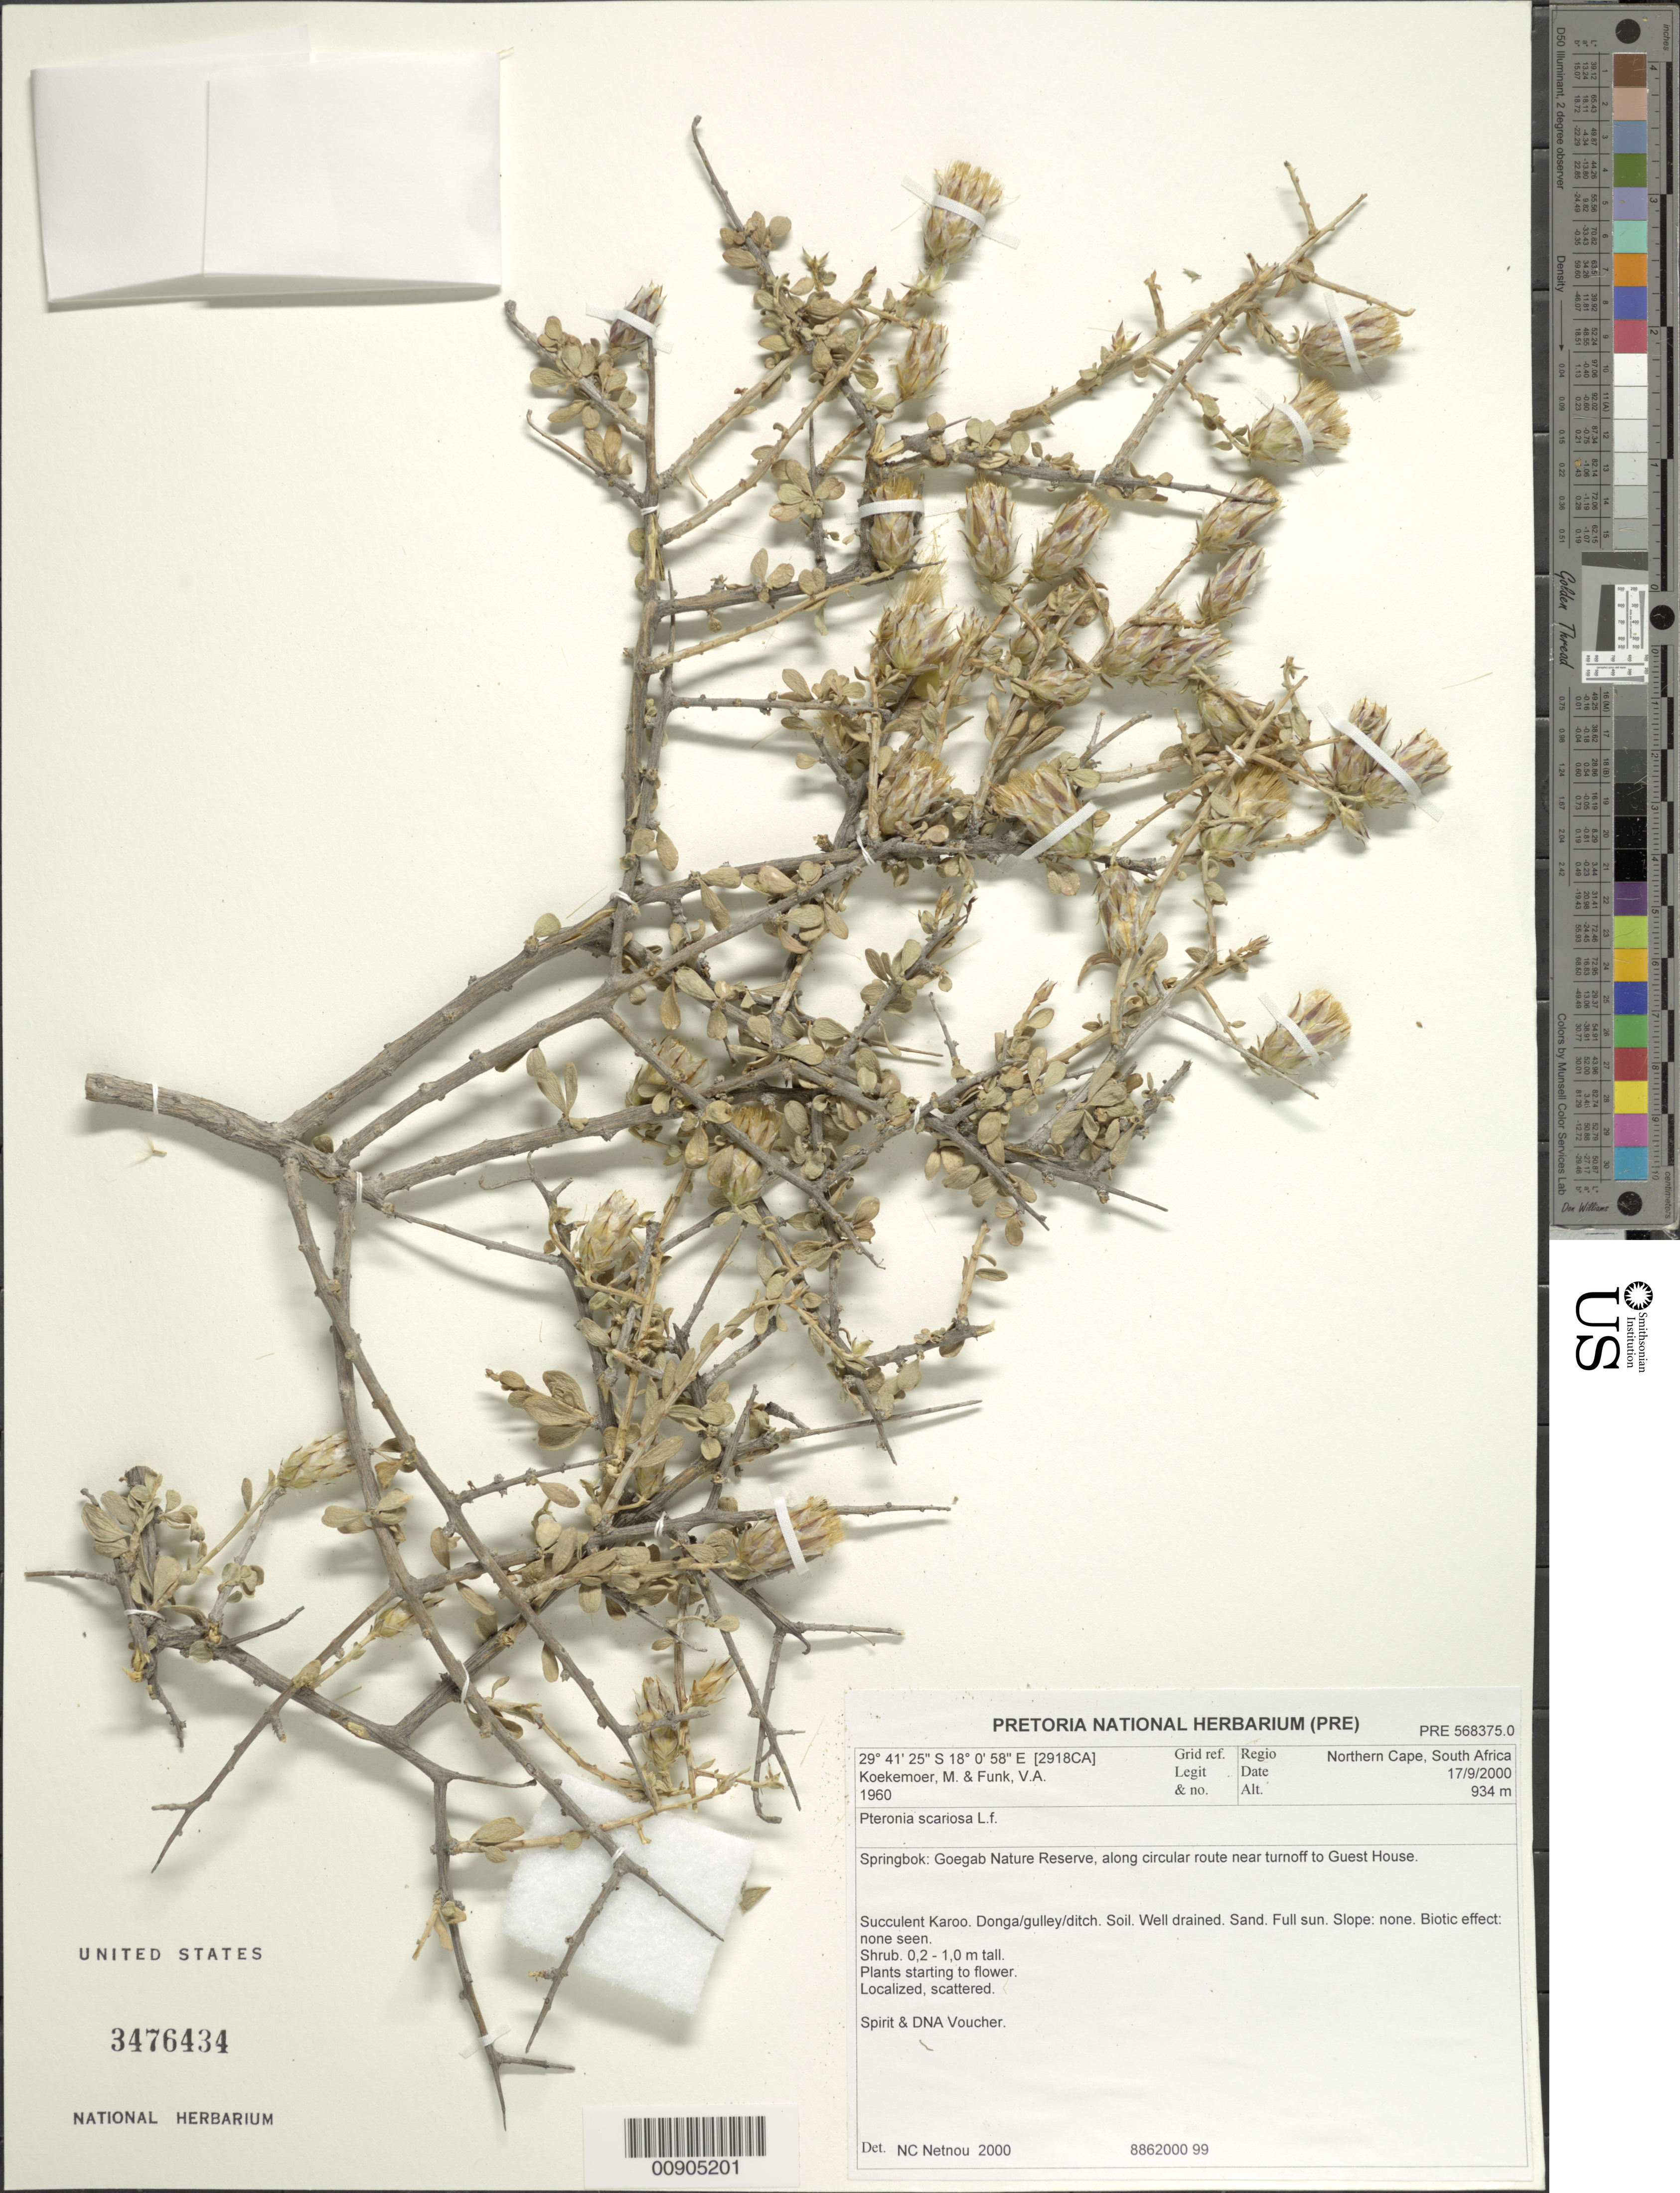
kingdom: Plantae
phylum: Tracheophyta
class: Magnoliopsida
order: Asterales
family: Asteraceae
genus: Pteronia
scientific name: Pteronia scariosa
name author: L. f.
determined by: Netnou, N. C.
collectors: M. Koekemoer & V. Funk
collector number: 1960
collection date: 2000-09-17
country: South Africa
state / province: Northern Cape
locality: Springbok, Goegab Nature Reserve, route to Guest House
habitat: Succulent karoo, donga/gulley/ditch, well-drained, sand, full sun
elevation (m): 934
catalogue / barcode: US 3476434